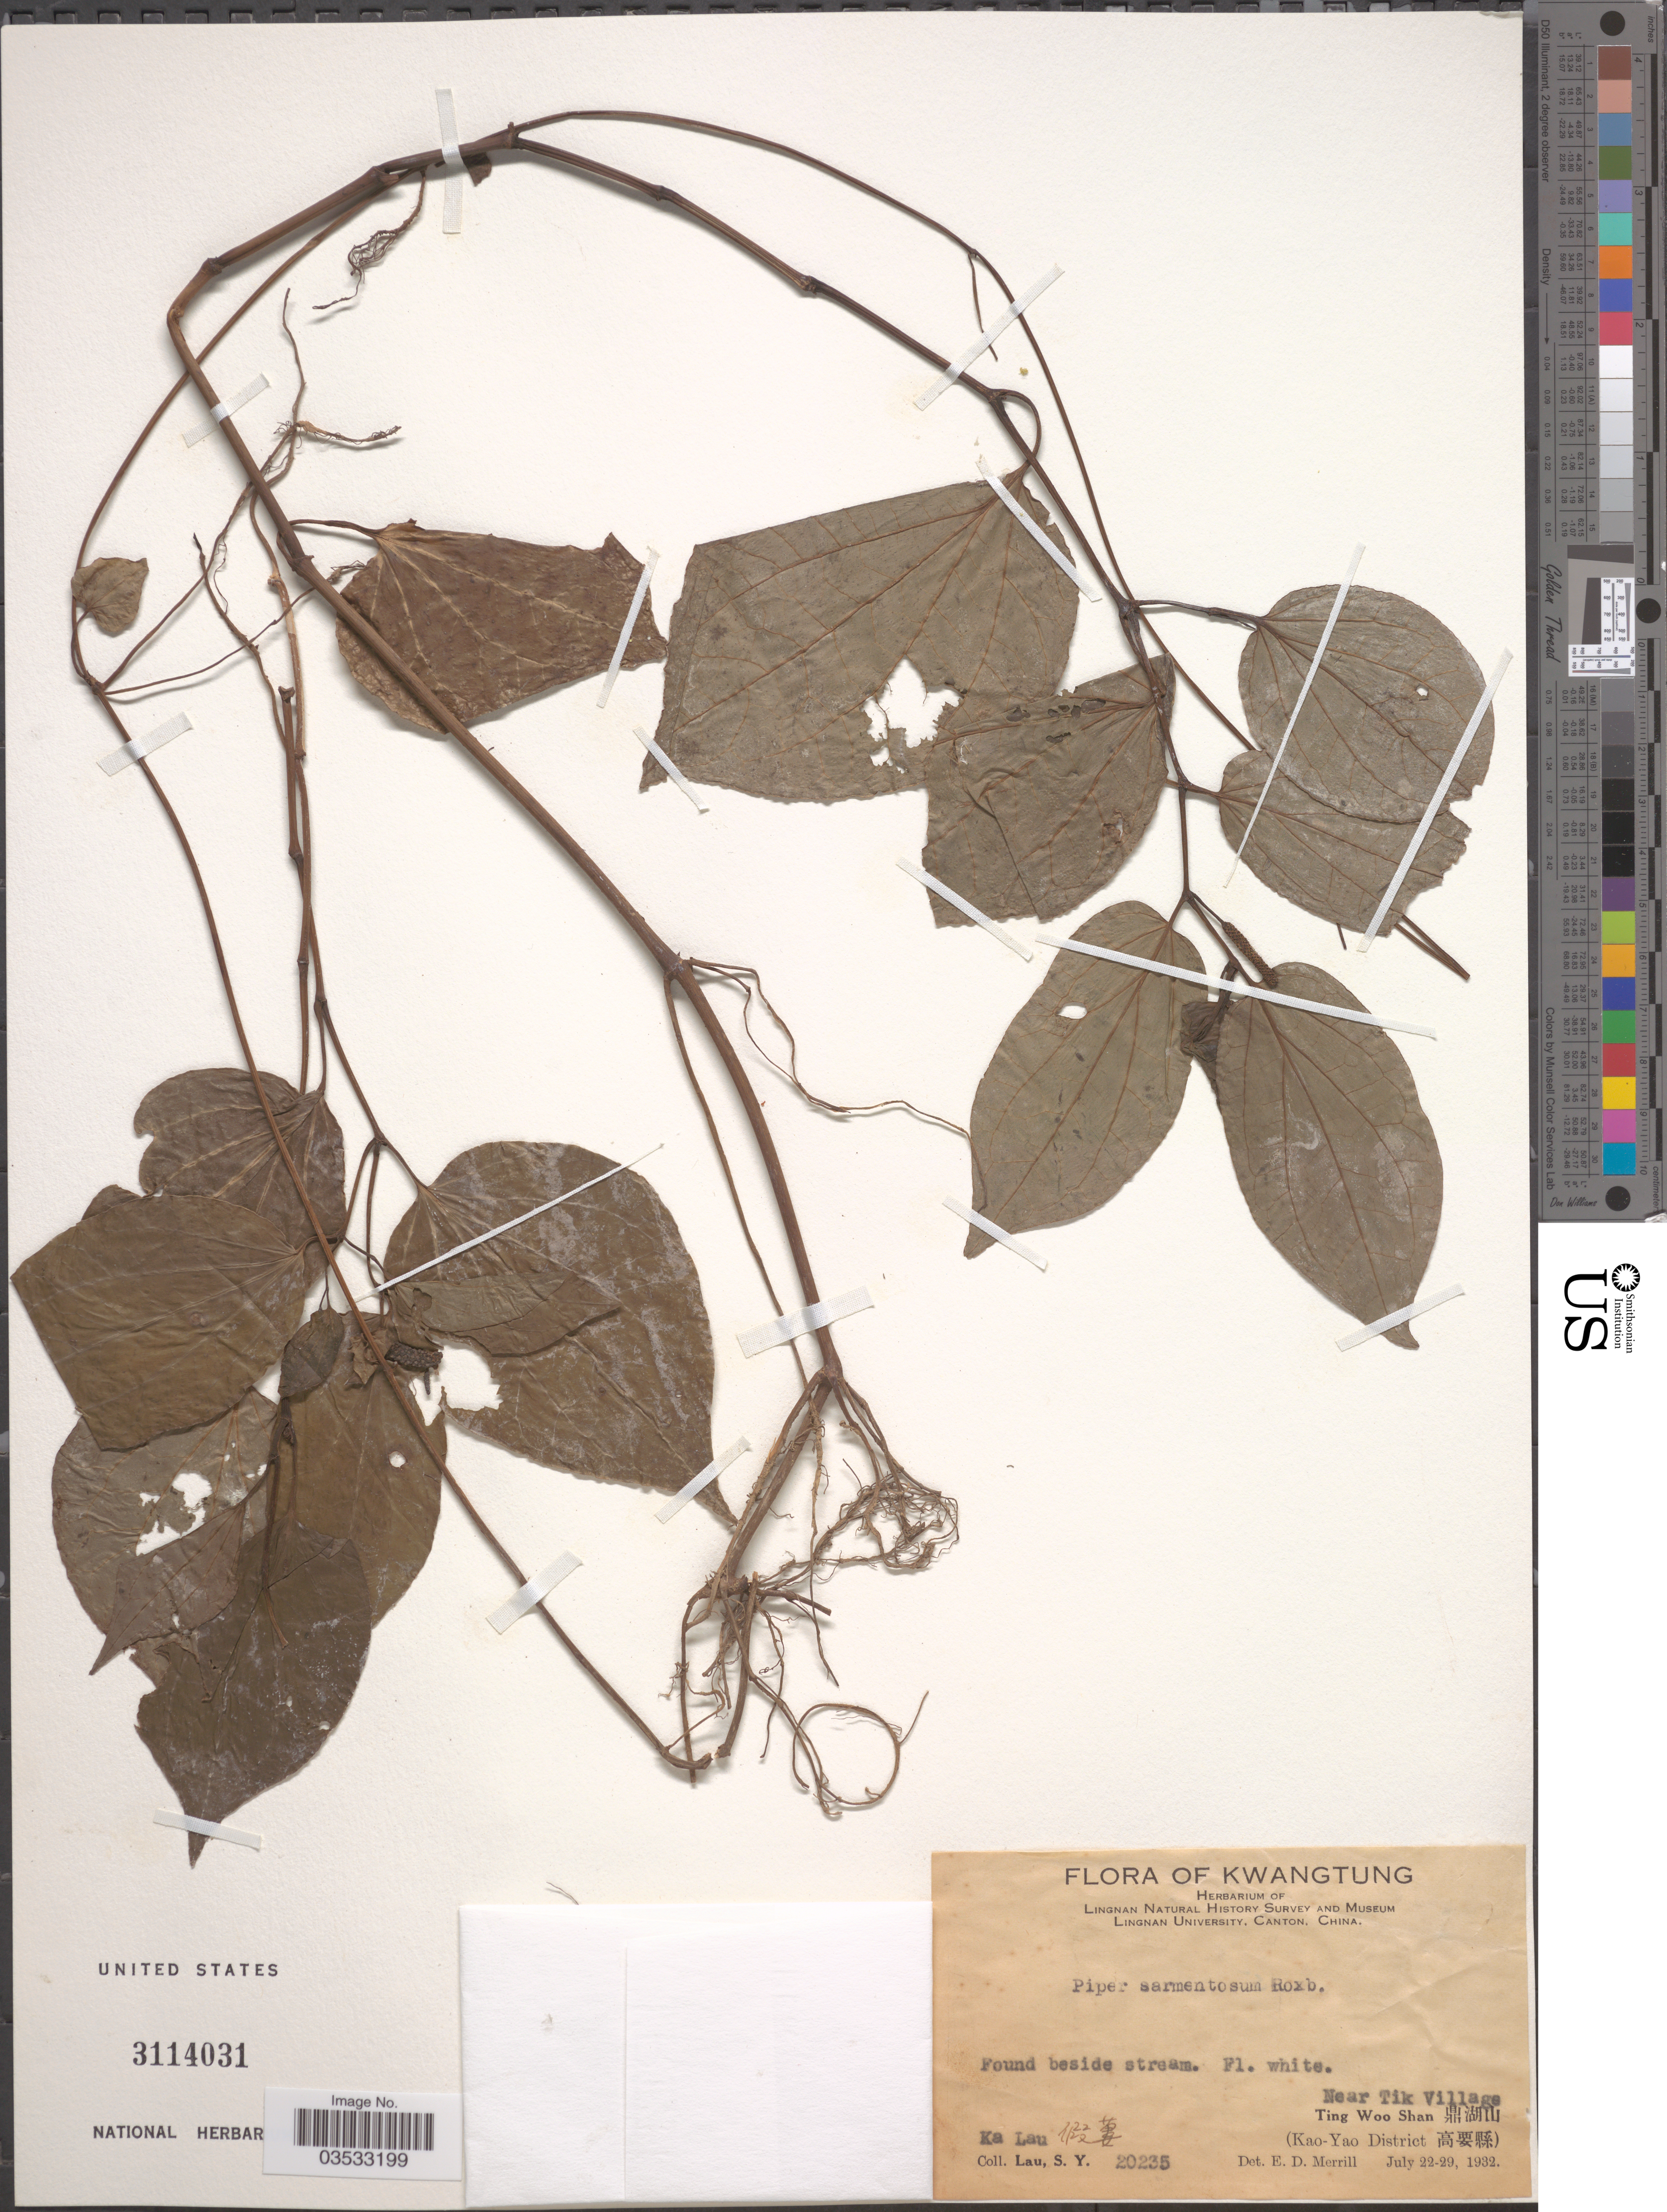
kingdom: Plantae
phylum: Tracheophyta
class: Magnoliopsida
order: Piperales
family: Piperaceae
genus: Piper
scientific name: Piper sarmentosum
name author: Roxb.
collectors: S. Y. Lau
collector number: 20235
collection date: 1932-07-22/1932-07-29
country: China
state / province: Guangdong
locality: Kwangtung. Near Tik Village, Ting Woo Shan X. (Kao-Yao District X).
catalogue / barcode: US 3114031